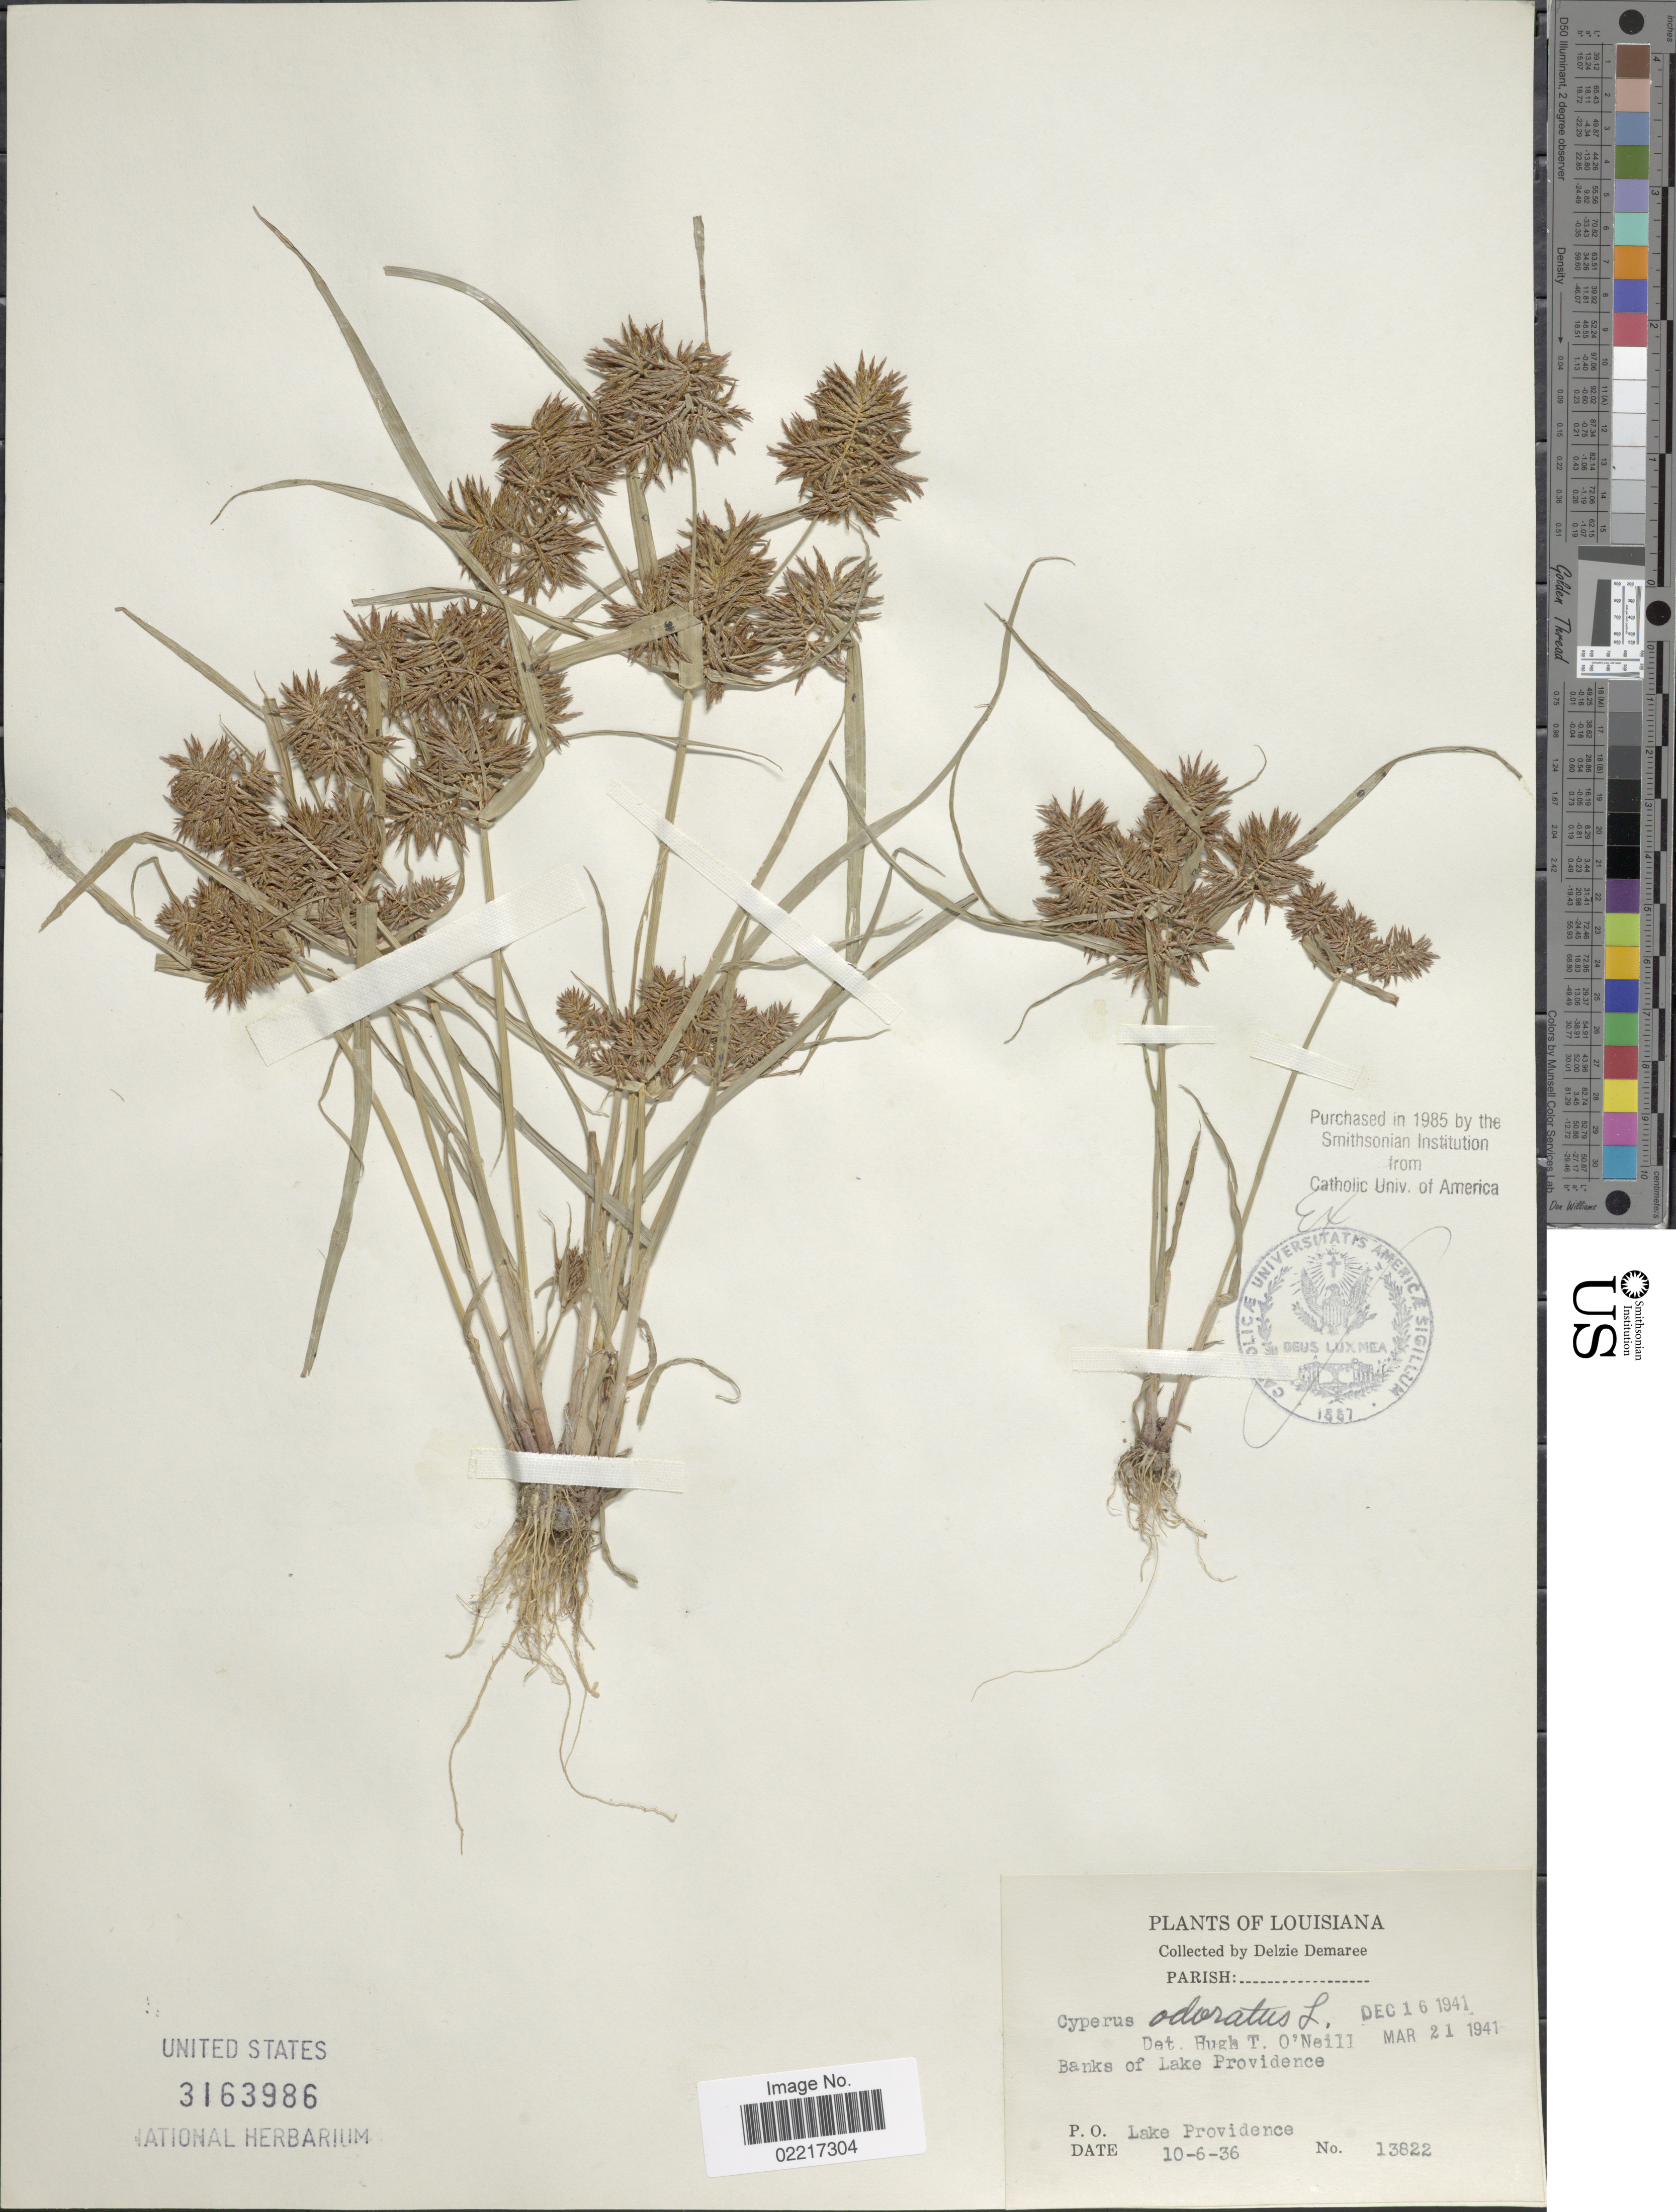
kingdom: Plantae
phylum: Tracheophyta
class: Liliopsida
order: Poales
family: Cyperaceae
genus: Cyperus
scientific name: Cyperus odoratus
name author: L.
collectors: D. Demaree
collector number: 13822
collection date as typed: Transcribed d/m/y: 6/10/36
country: United States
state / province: Louisiana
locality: Parish: Banks of Lake Providence, P.O. Lake Providence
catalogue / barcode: US 3163986